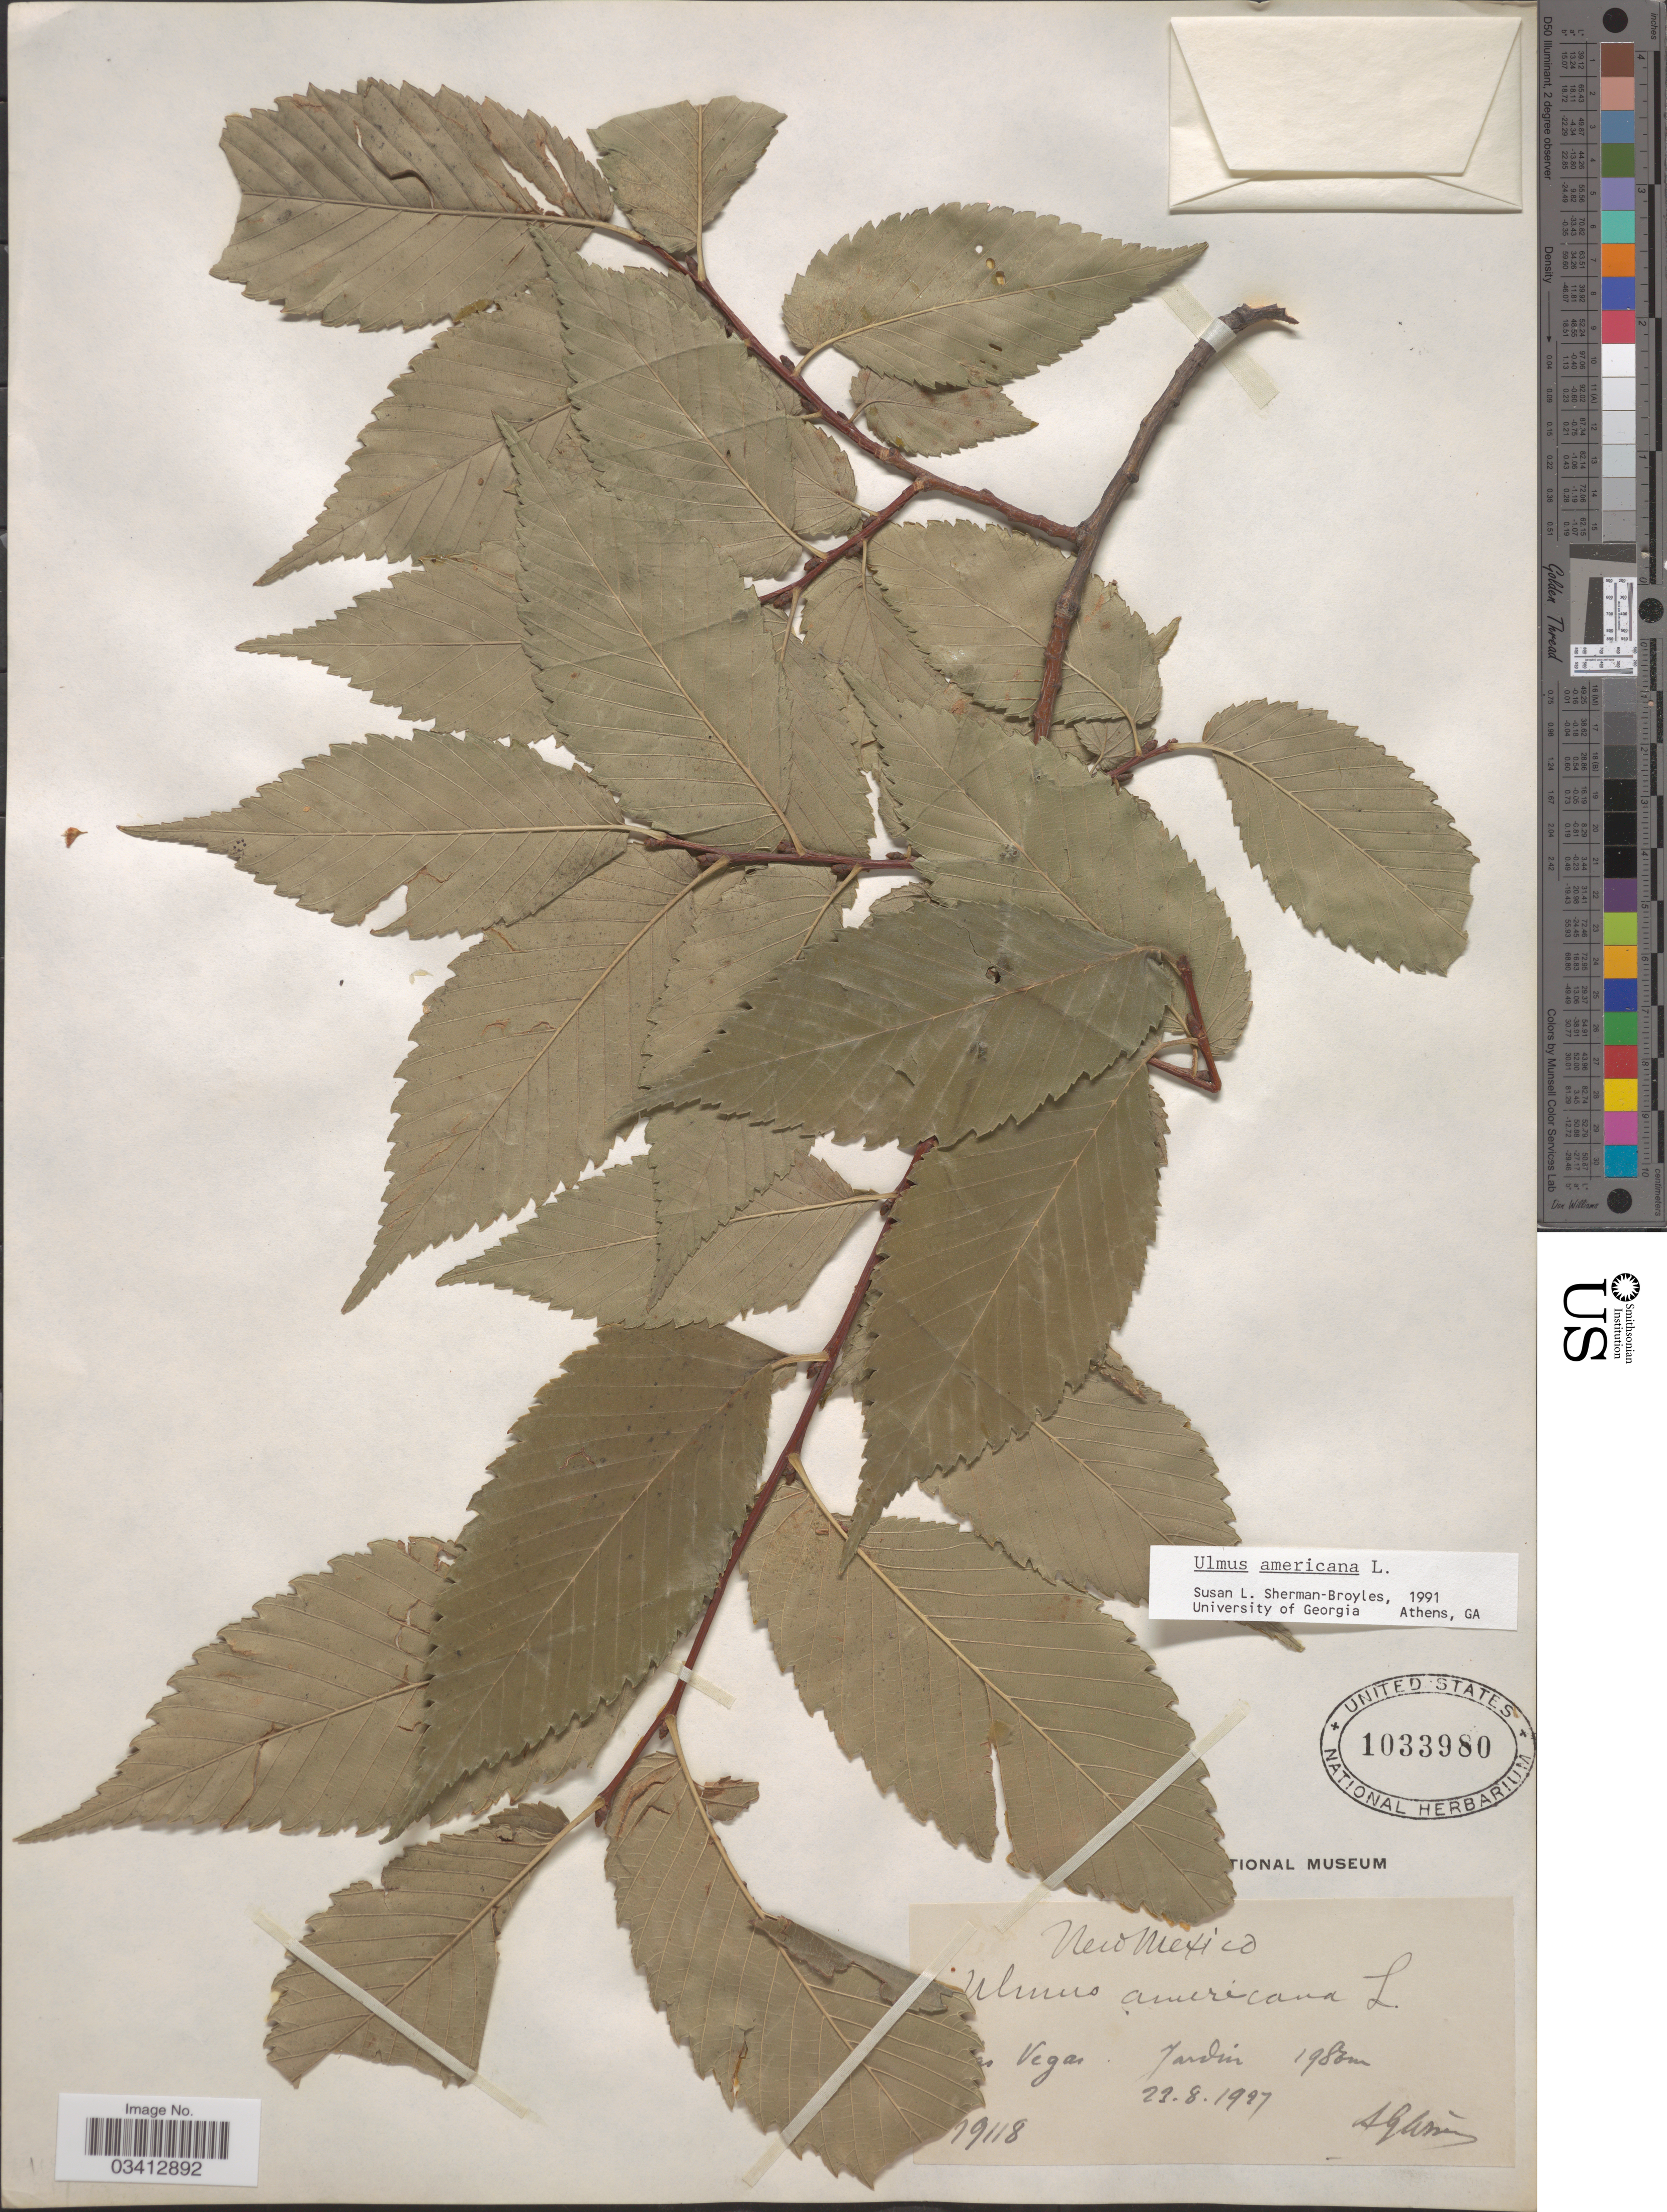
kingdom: Plantae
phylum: Tracheophyta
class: Magnoliopsida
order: Rosales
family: Ulmaceae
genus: Ulmus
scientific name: Ulmus americana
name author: L.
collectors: F. Arsène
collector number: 19118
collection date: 1927-08-23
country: United States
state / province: New Mexico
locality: Las Vegas, Jardin.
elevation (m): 1980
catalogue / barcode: US 1033980